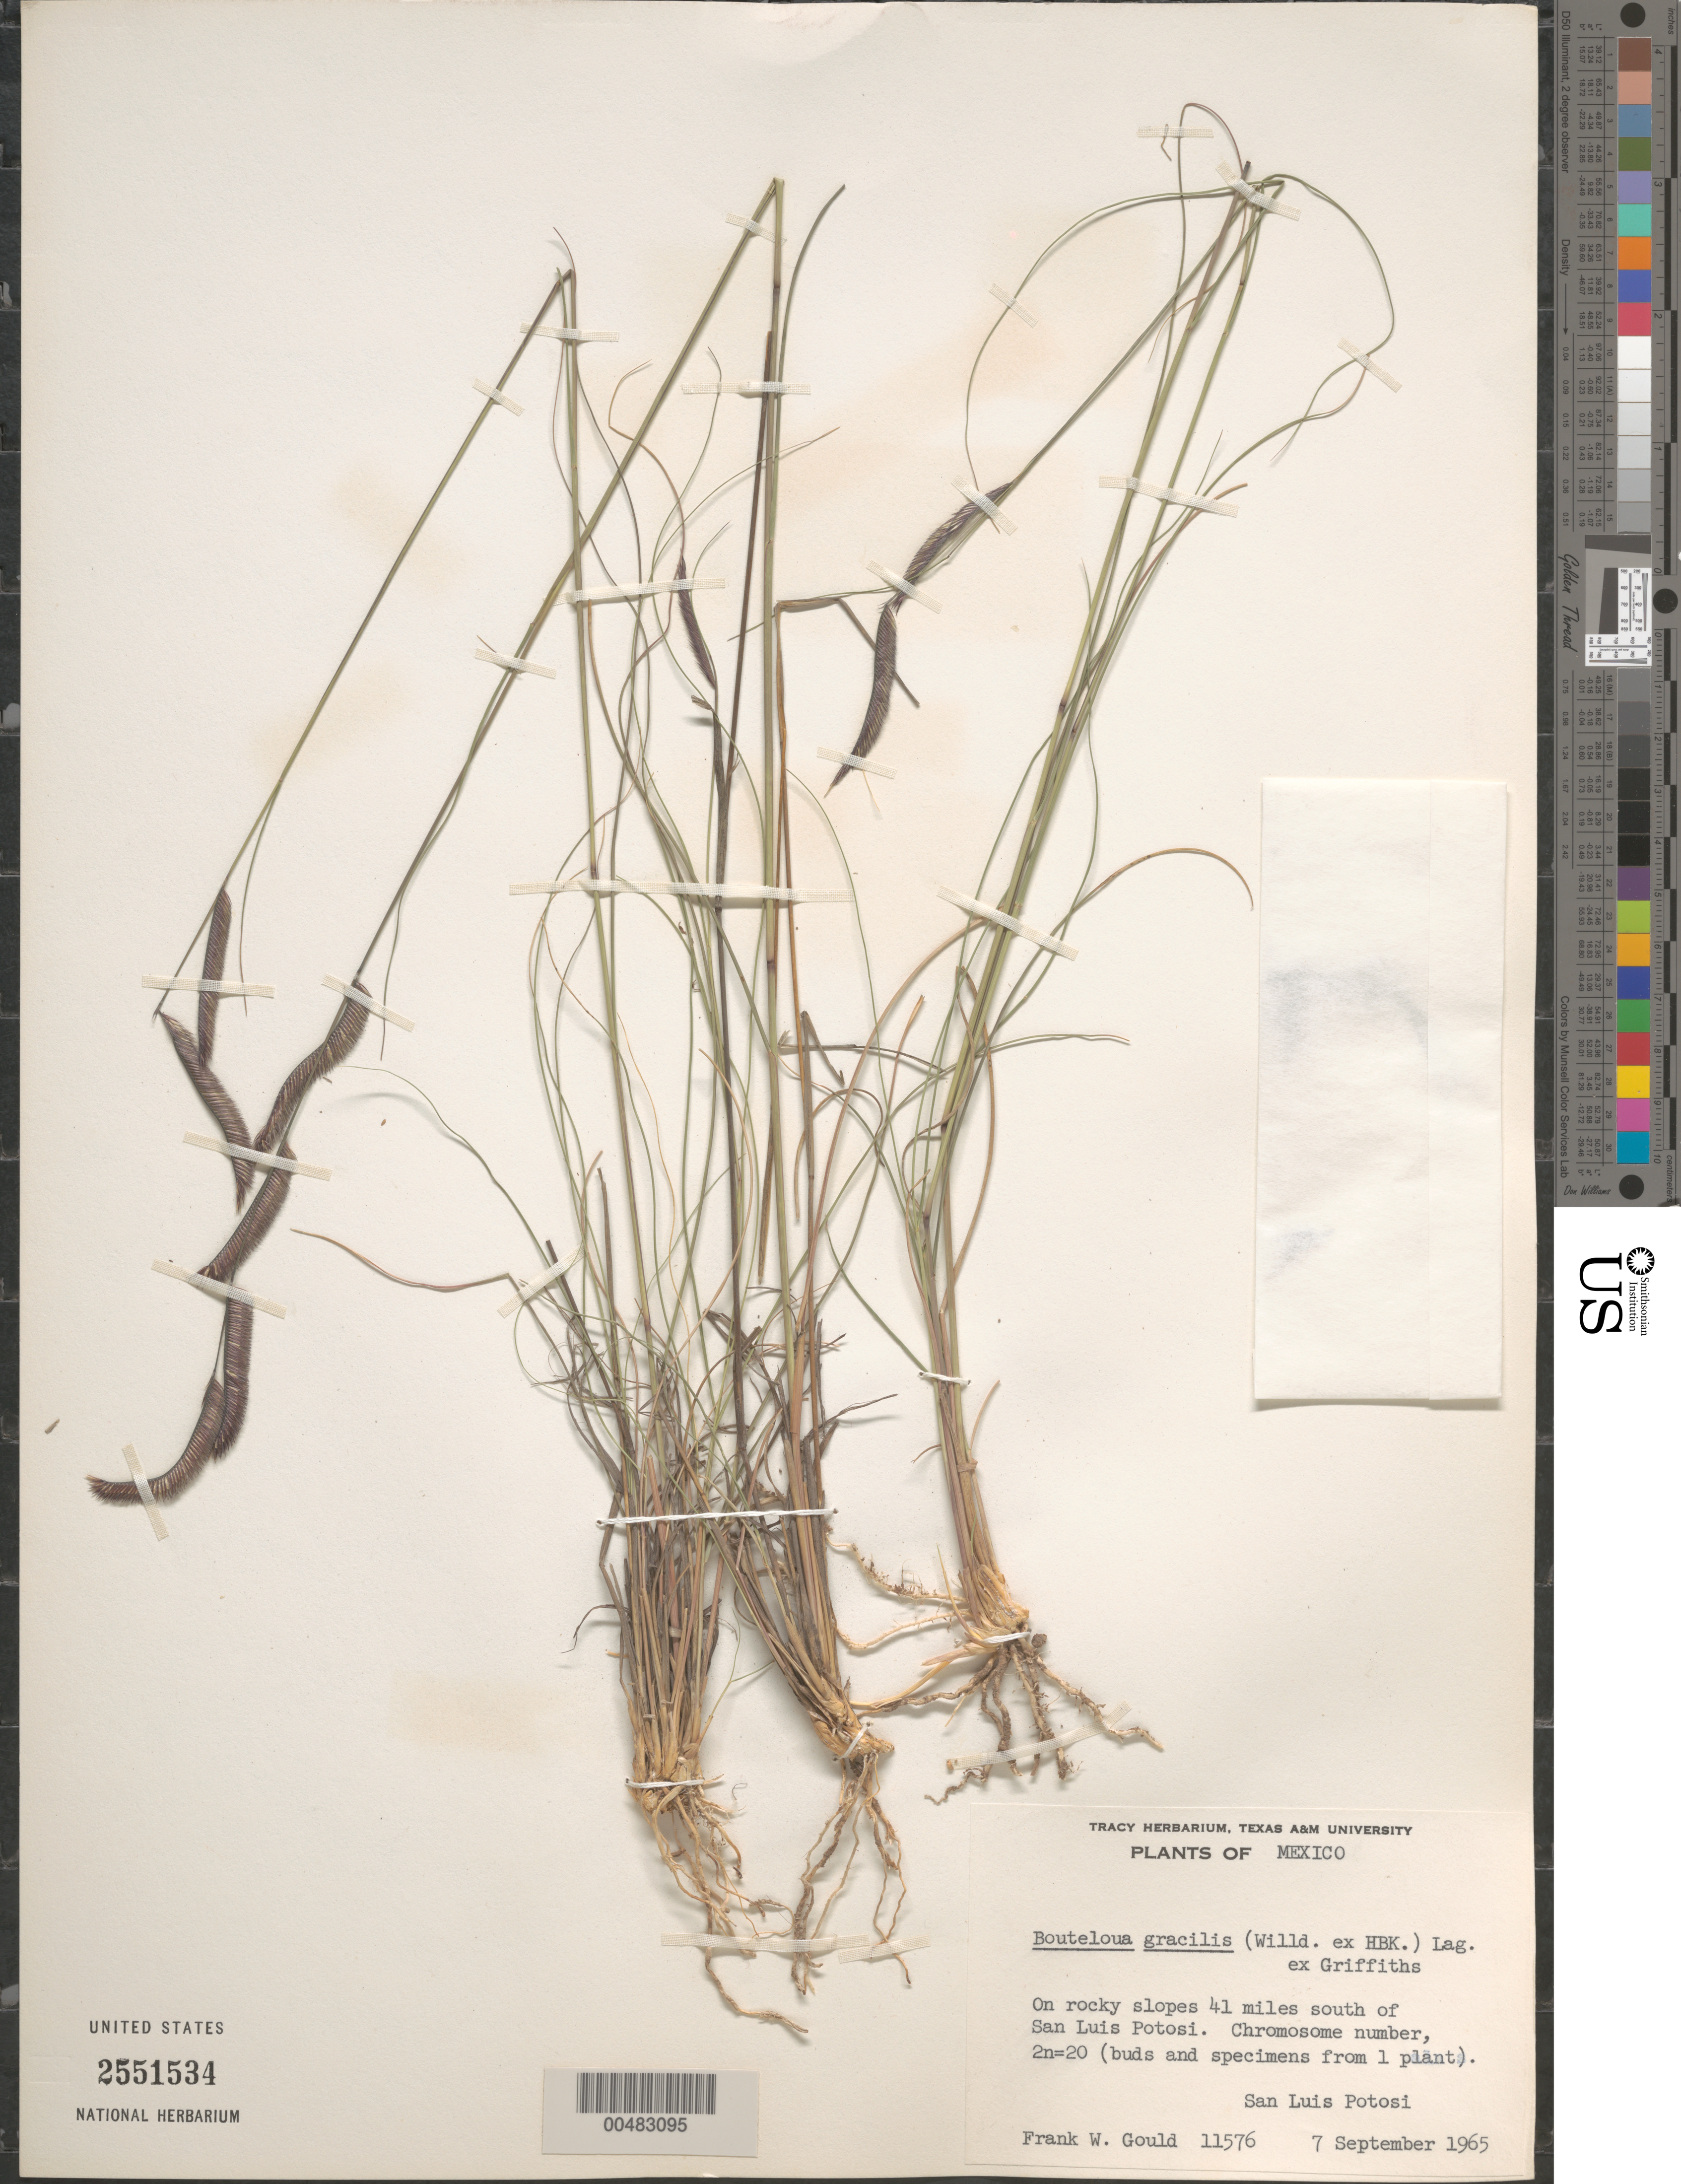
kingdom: Plantae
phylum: Tracheophyta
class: Liliopsida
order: Poales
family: Poaceae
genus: Bouteloua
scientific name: Bouteloua gracilis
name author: (Kunth) Lag. ex Griffiths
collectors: F. W. Gould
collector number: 11576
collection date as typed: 7 Sep 1965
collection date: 1965-09-07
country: Mexico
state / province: San Luis Potosi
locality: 41 mi S of San Luis Potosi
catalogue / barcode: US 2551534